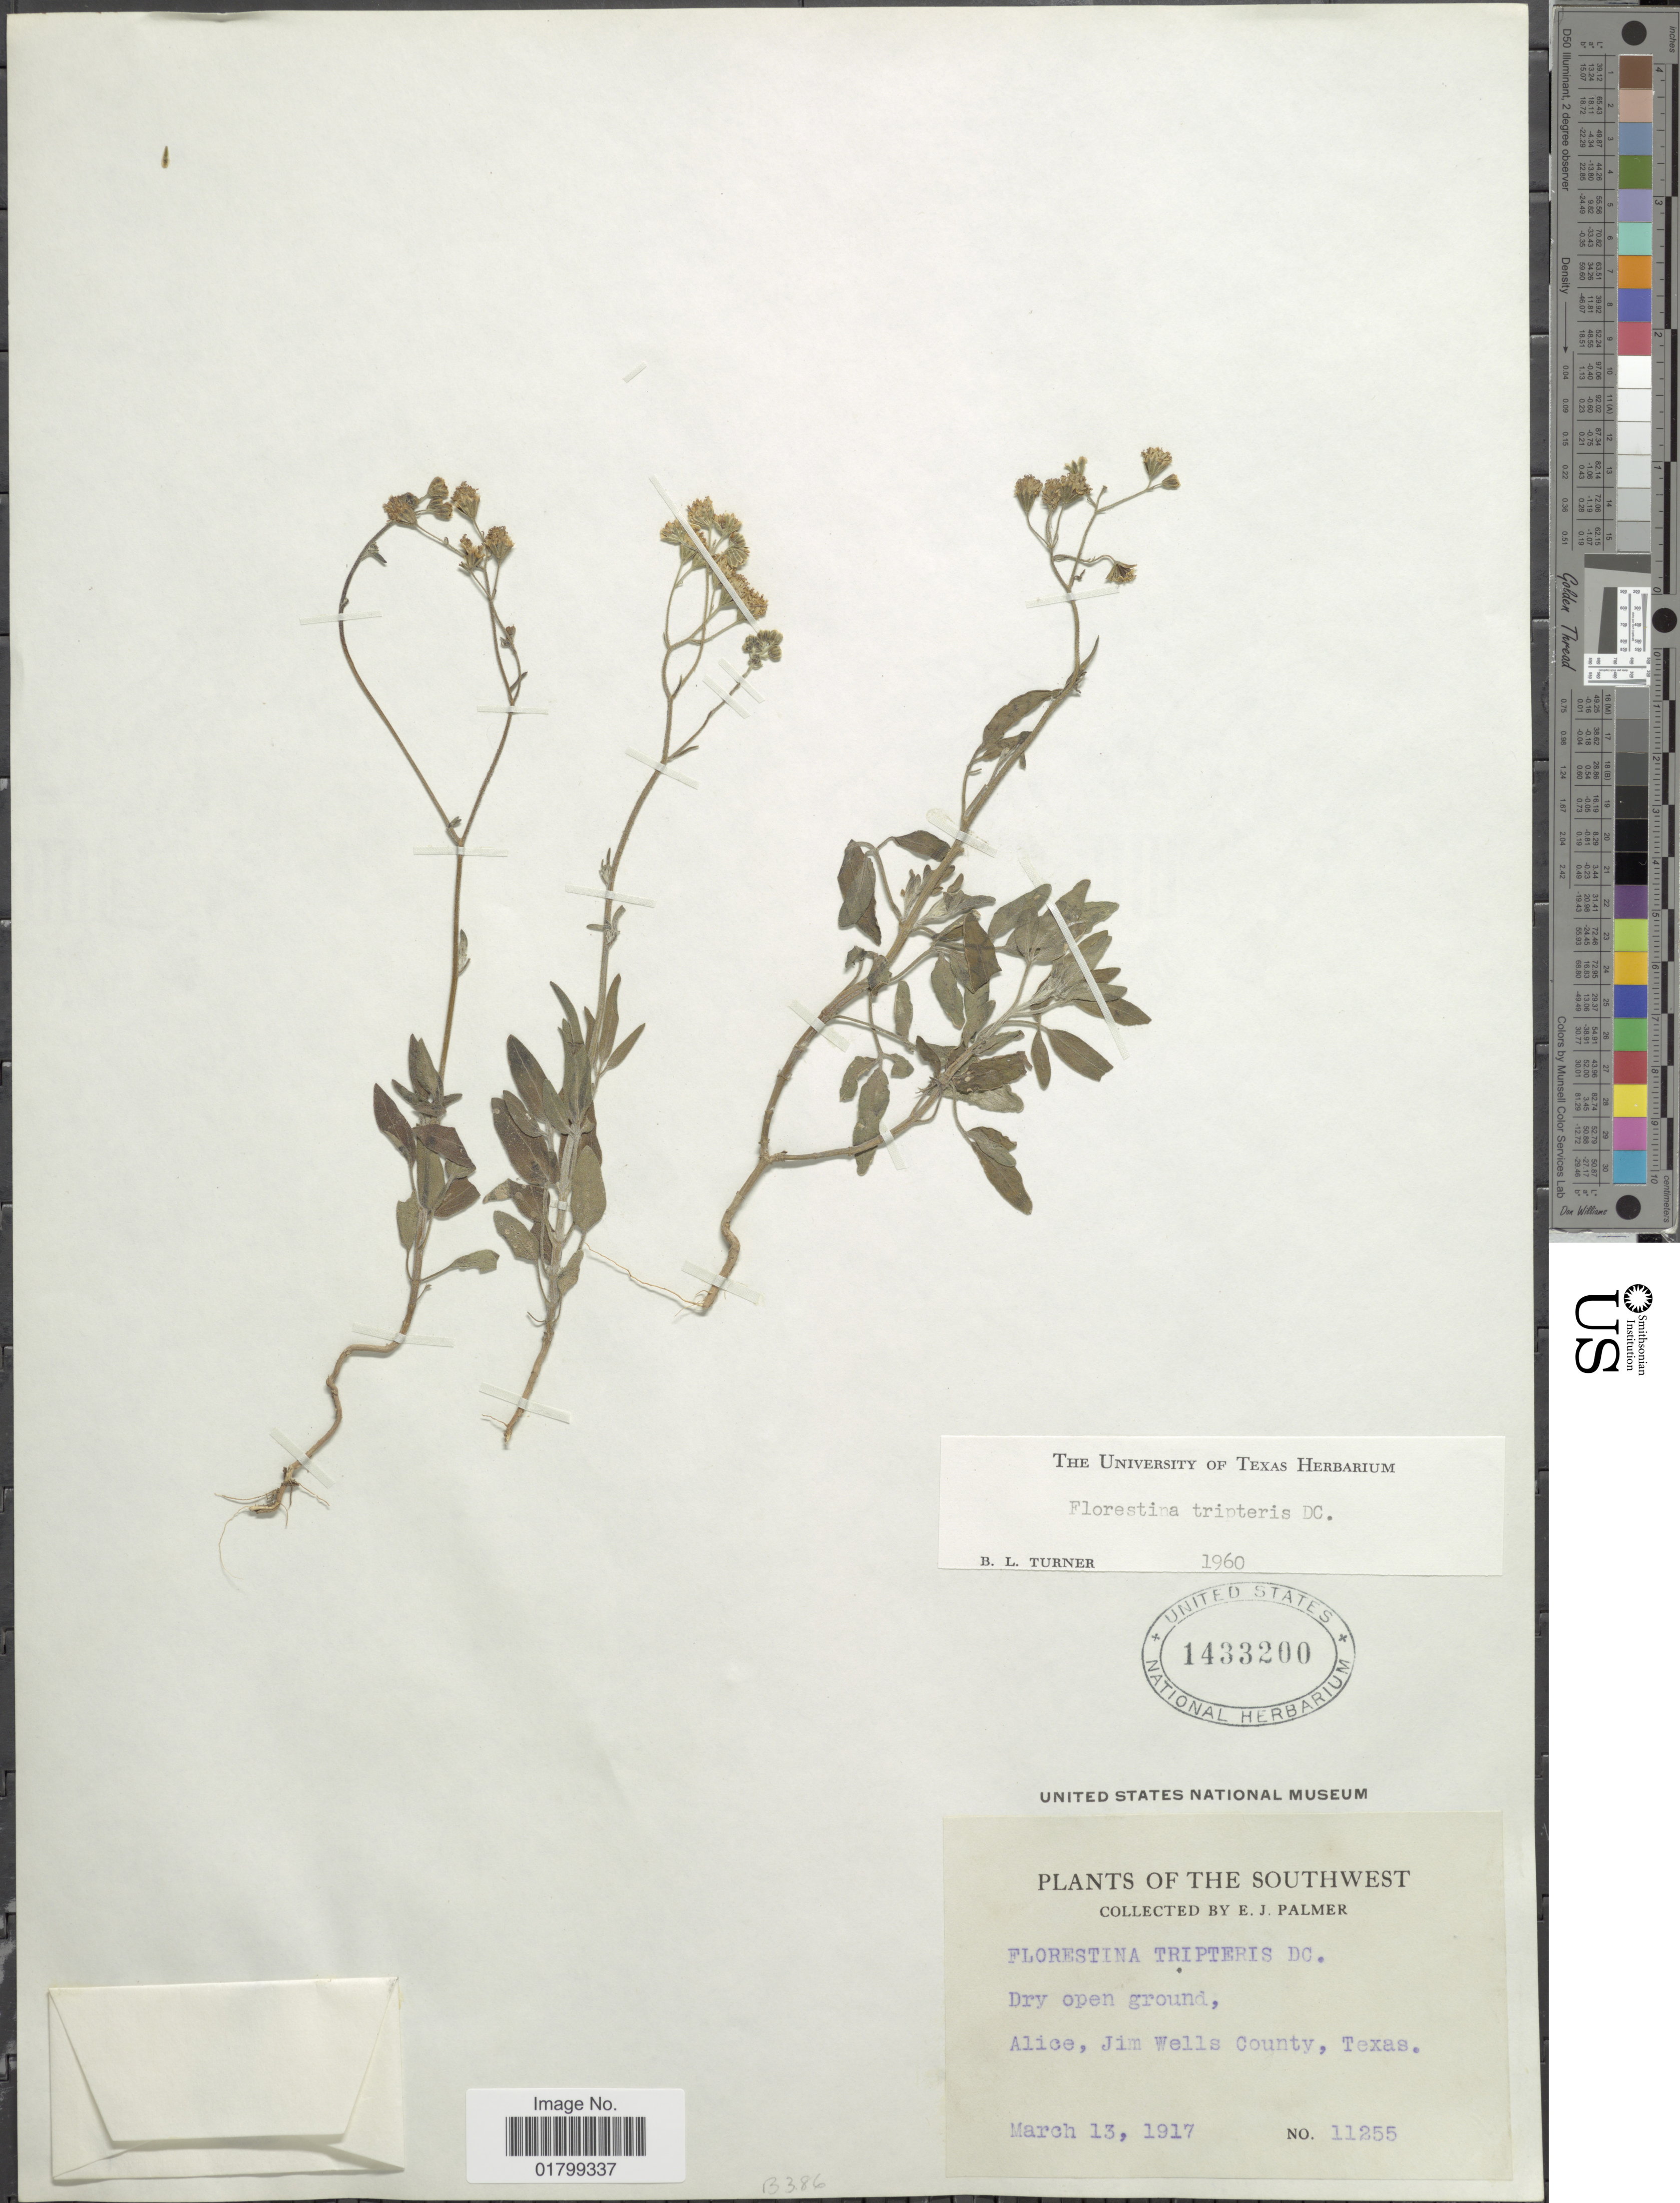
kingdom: Plantae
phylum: Tracheophyta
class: Magnoliopsida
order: Asterales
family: Asteraceae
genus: Florestina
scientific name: Florestina tripteris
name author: DC.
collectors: E. J. Palmer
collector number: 11255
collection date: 1917-03-13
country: United States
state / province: Texas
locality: The Southwest, Alice, Jim Wells County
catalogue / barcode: US 1433200